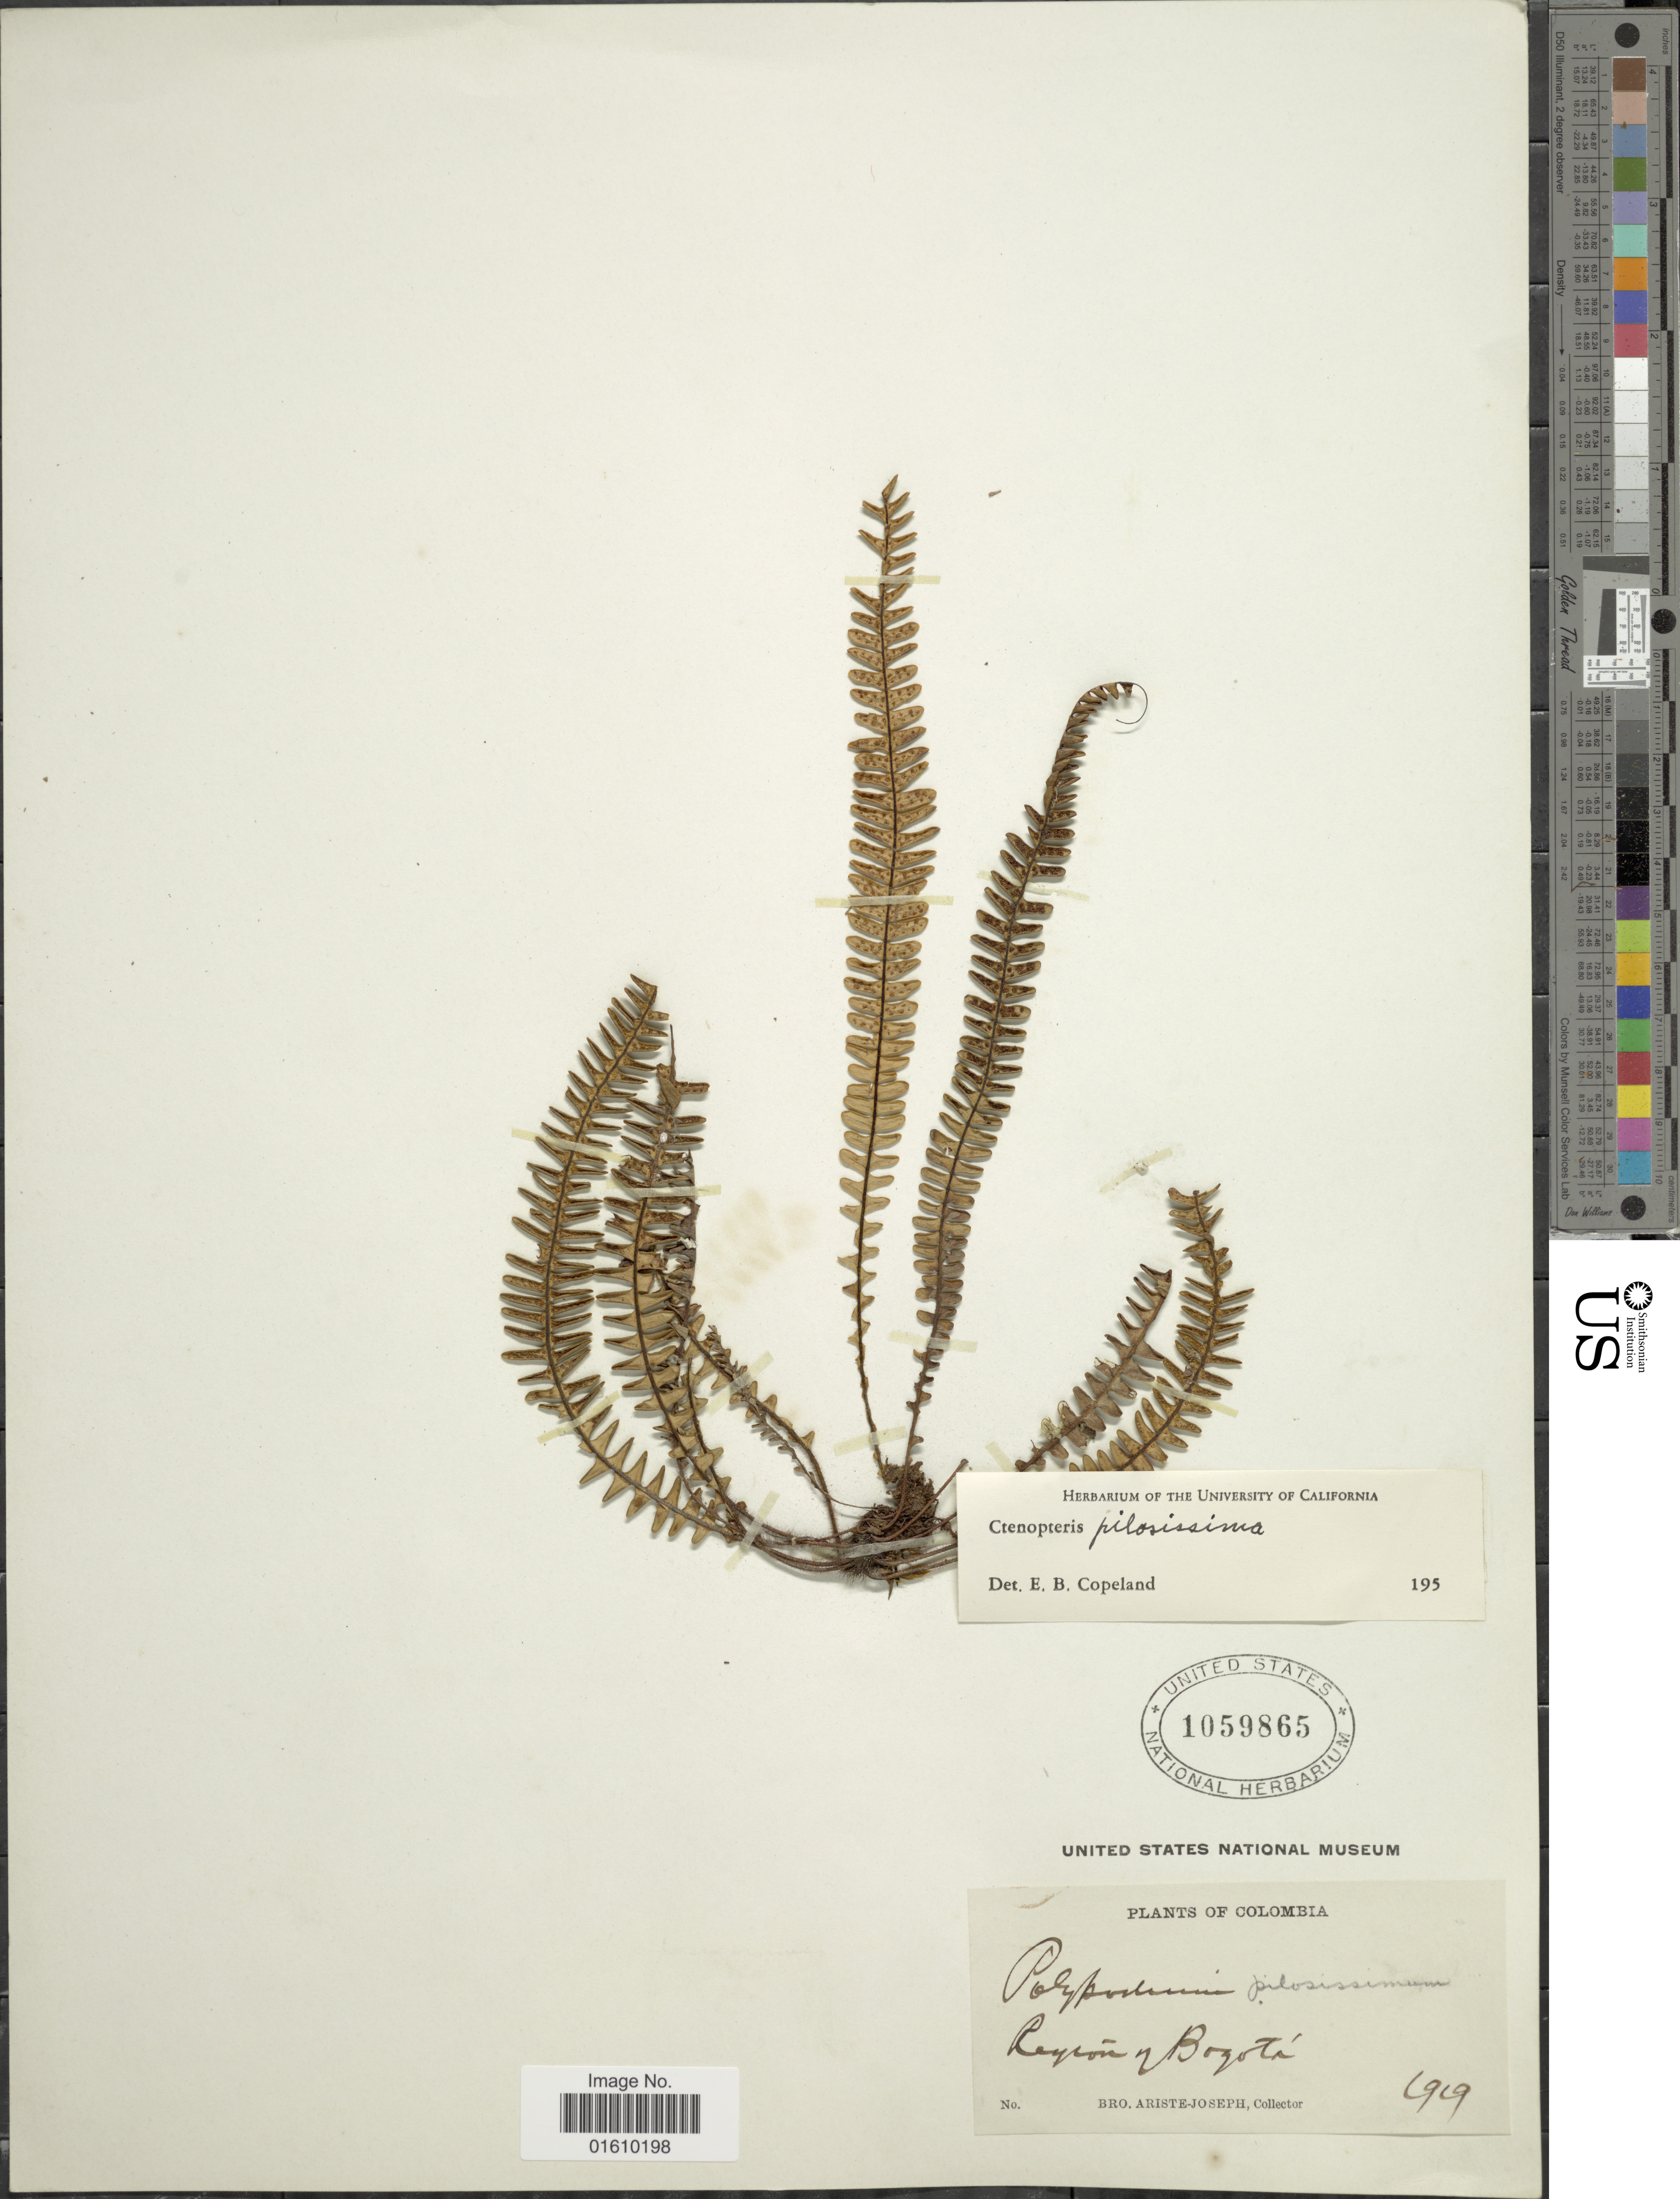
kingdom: Plantae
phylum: Tracheophyta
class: Polypodiopsida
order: Polypodiales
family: Polypodiaceae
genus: Melpomene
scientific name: Melpomene pilosissima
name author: (M. Martens & Galeotti) A.R. Sm. & R.C. Moran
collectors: Bro. Ariste-Joseph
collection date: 1919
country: Colombia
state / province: Bogota D.C.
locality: Región of Bogotá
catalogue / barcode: US 1059865